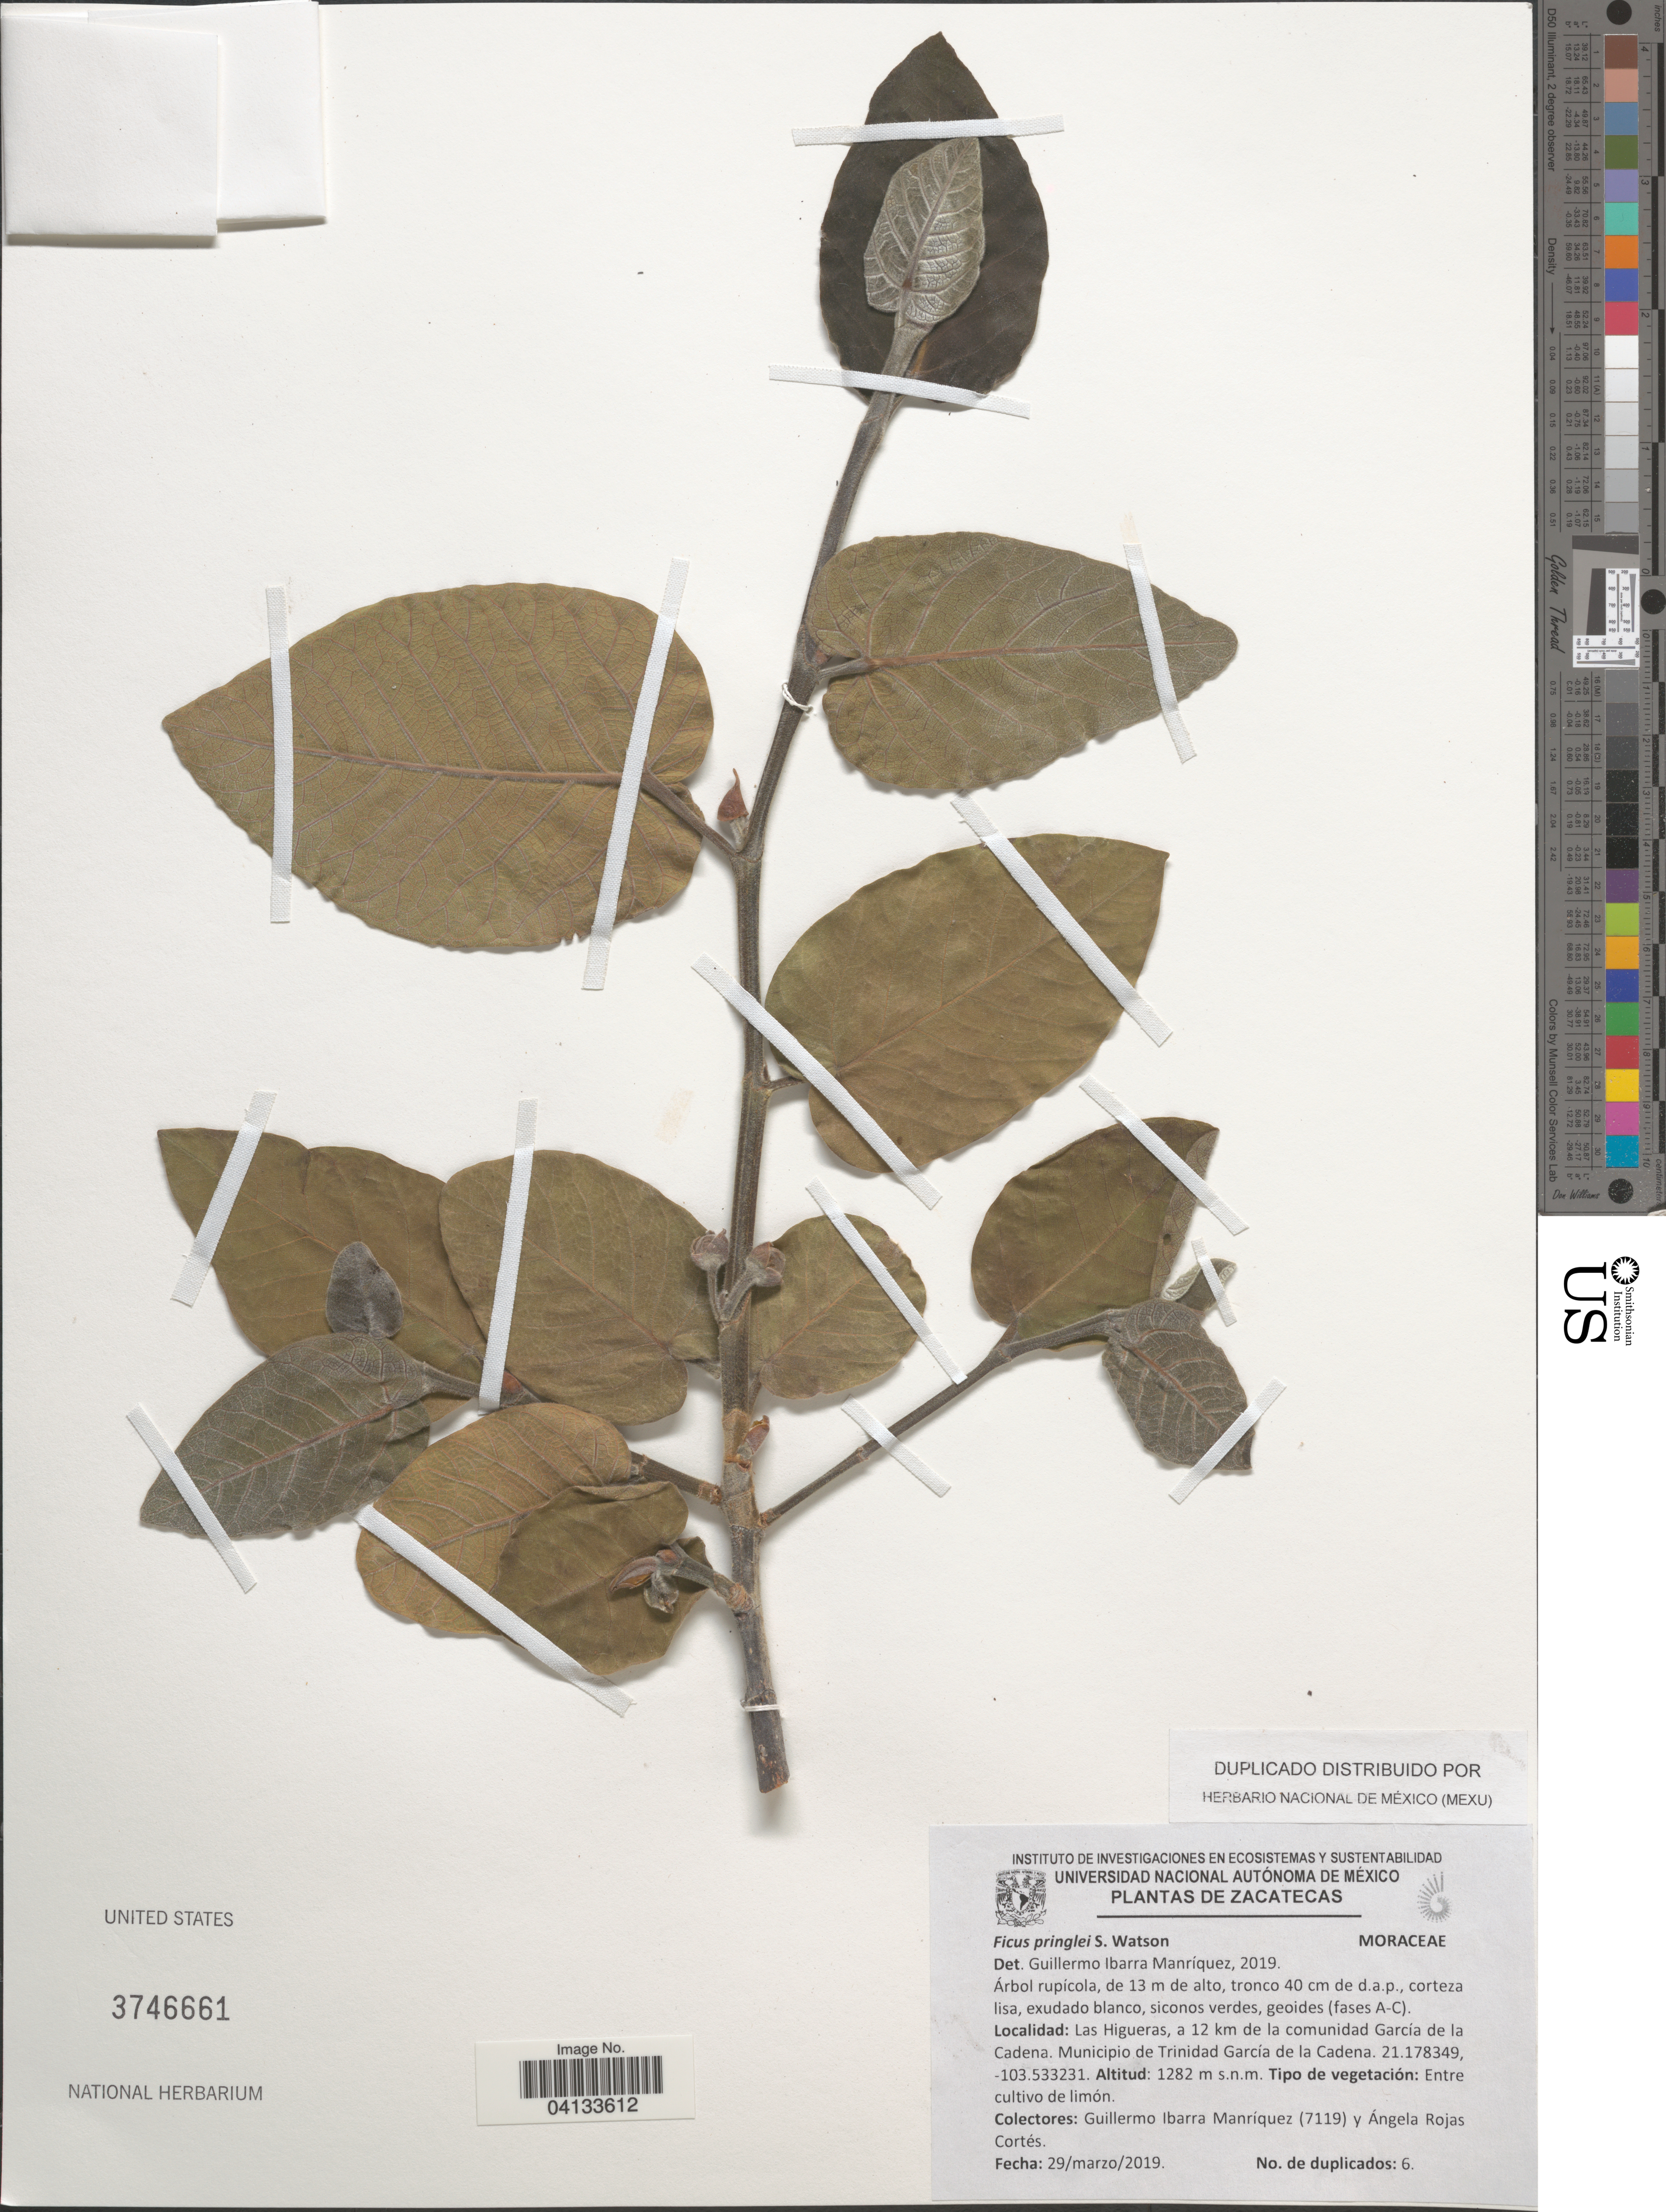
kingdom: Plantae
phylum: Tracheophyta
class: Magnoliopsida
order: Rosales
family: Moraceae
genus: Ficus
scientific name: Ficus pringlei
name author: S. Watson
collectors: G. Ibarra-Manríquez & A. Rojas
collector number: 7119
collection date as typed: Transcribed d/m/y: 29/3/2019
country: Mexico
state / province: Zacatecas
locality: Las Higueras, a 12 km de la comunidad García de la Cadena. Municipio de Trinidad García de la Cadena.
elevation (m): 1282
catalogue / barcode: US 3746661